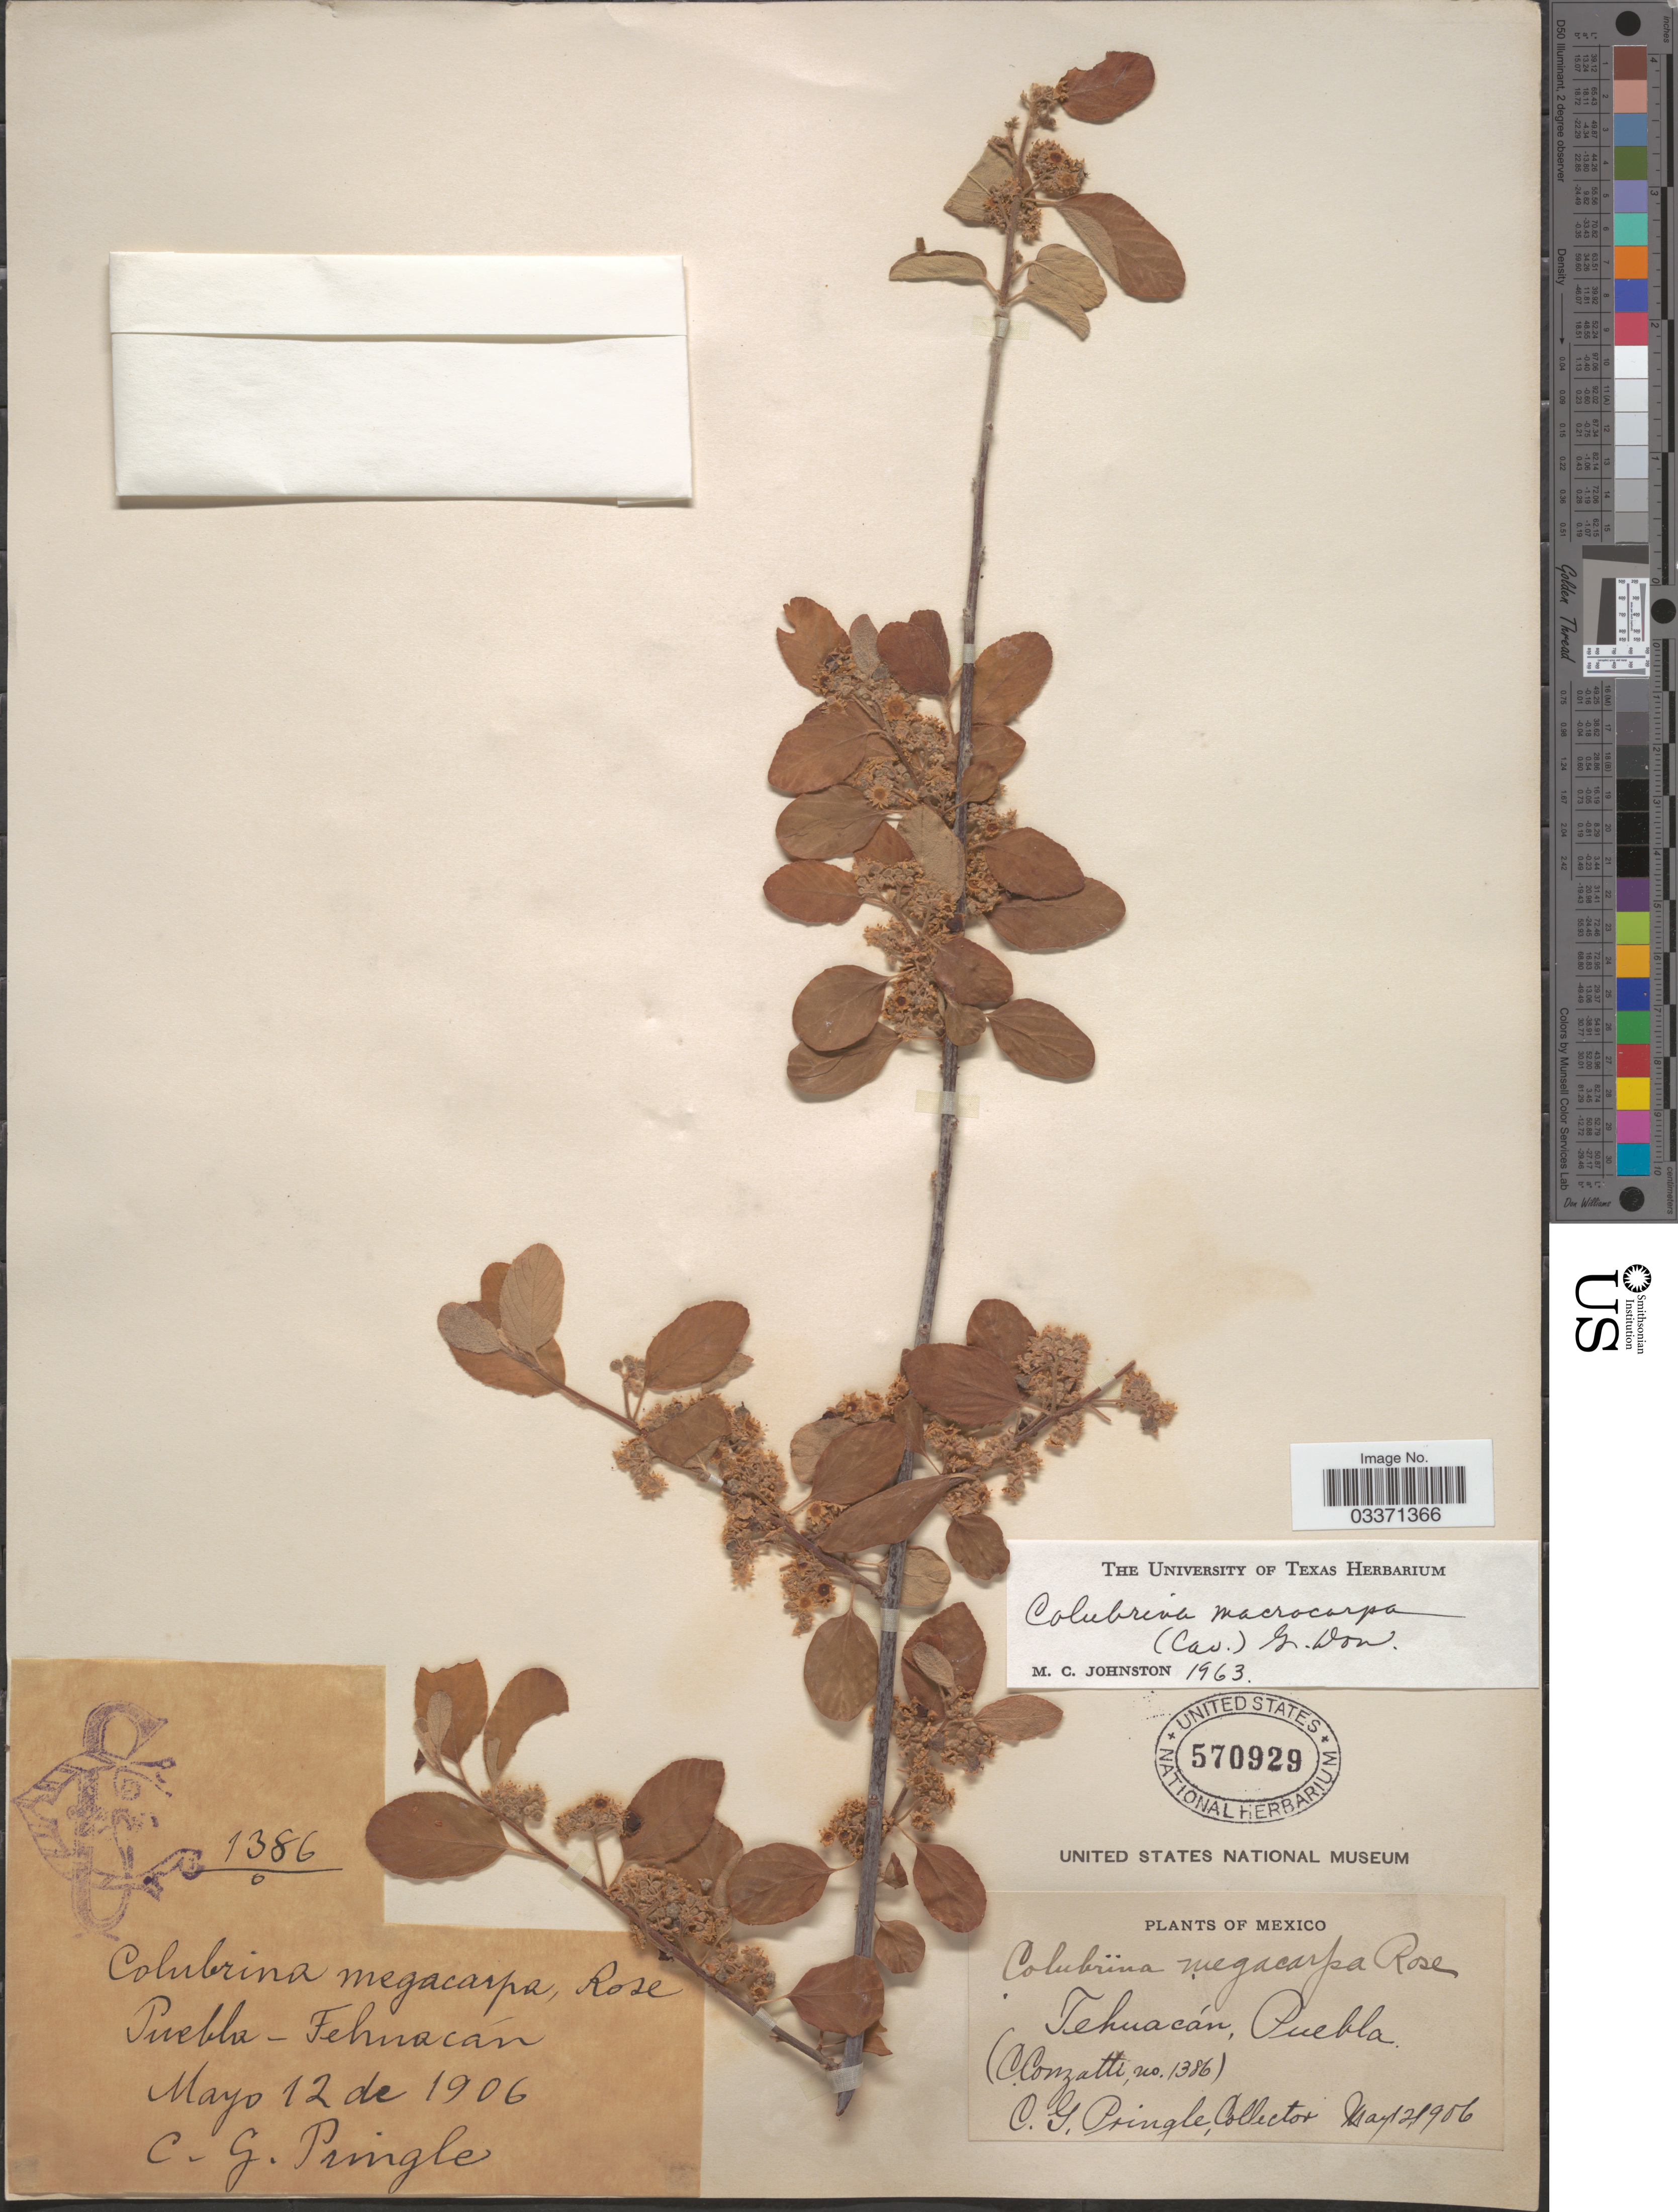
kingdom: Plantae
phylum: Tracheophyta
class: Magnoliopsida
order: Rosales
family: Rhamnaceae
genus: Colubrina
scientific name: Colubrina macrocarpa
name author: (Cav.) G. Don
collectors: C. G. Pringle & C. Conzatti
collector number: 1386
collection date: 1906-05-21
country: Mexico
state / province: Puebla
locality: Tehuacán.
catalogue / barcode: US 570929